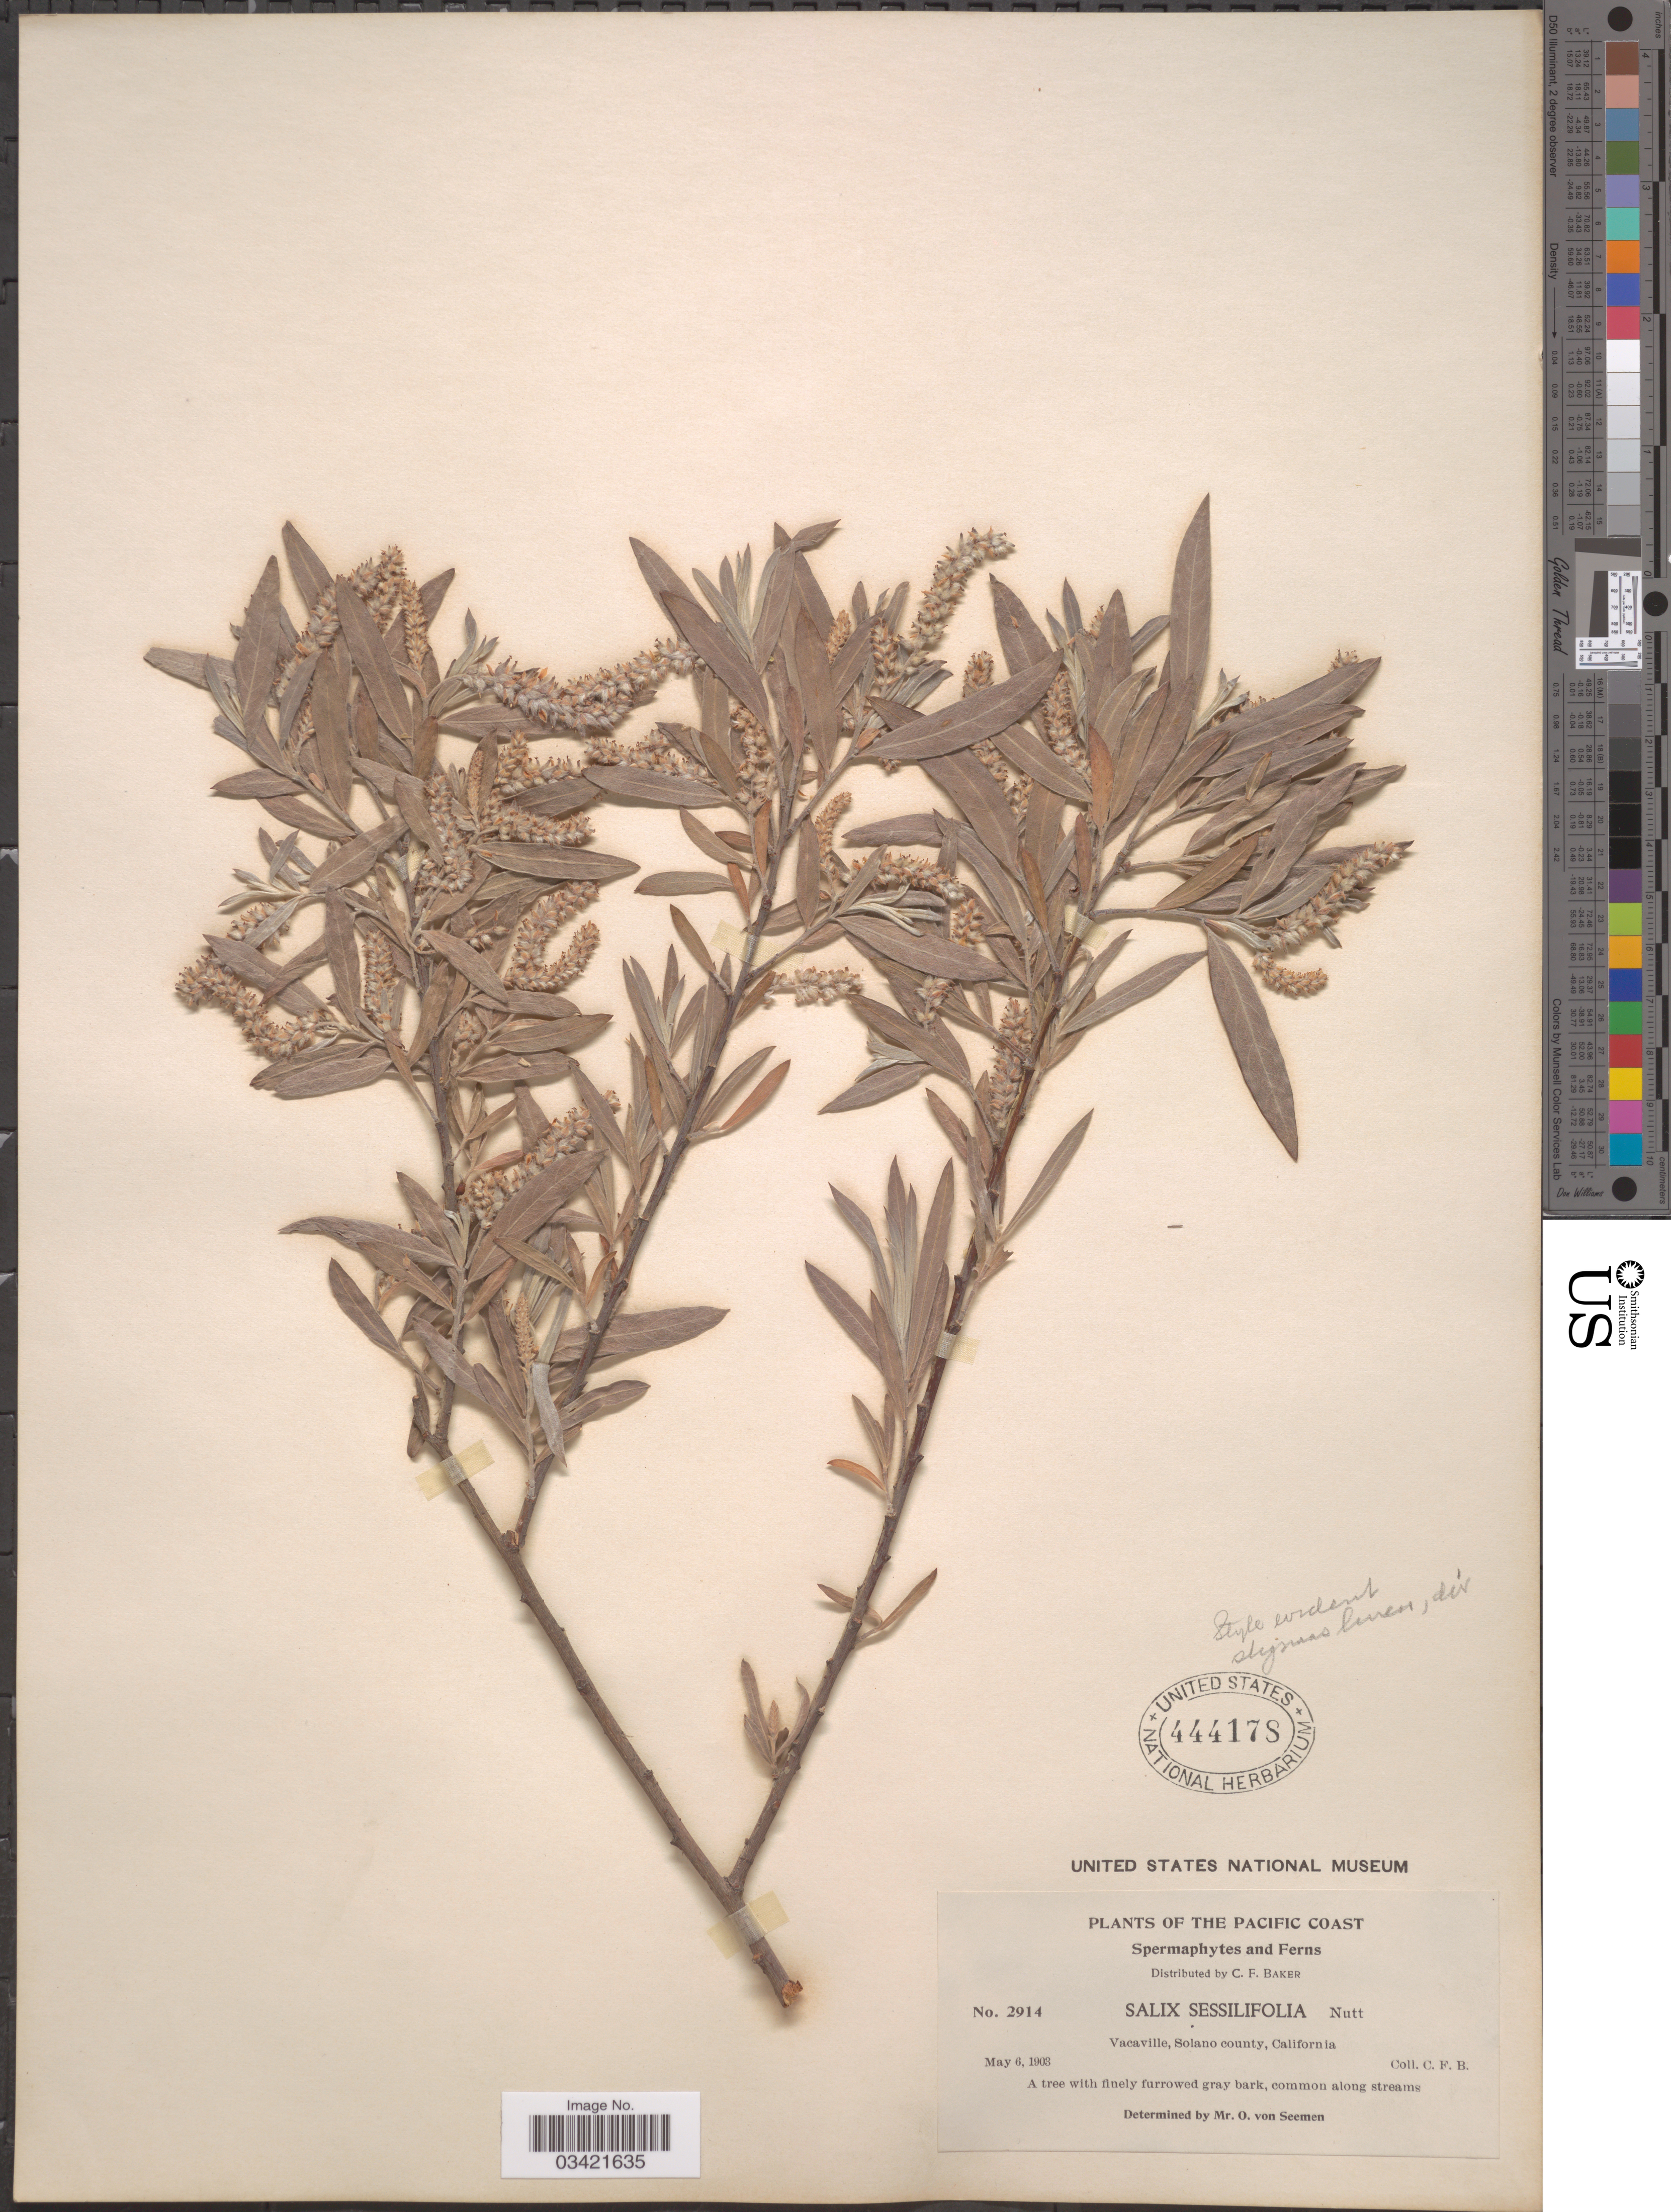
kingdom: Plantae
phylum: Tracheophyta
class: Magnoliopsida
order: Malpighiales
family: Salicaceae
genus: Salix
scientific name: Salix hindsiana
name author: Benth.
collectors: C. F. Baker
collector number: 2914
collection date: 1903-05-06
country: United States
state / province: California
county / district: Solano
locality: The Pacific Coast. Vacaville, Solano county.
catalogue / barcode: US 444178